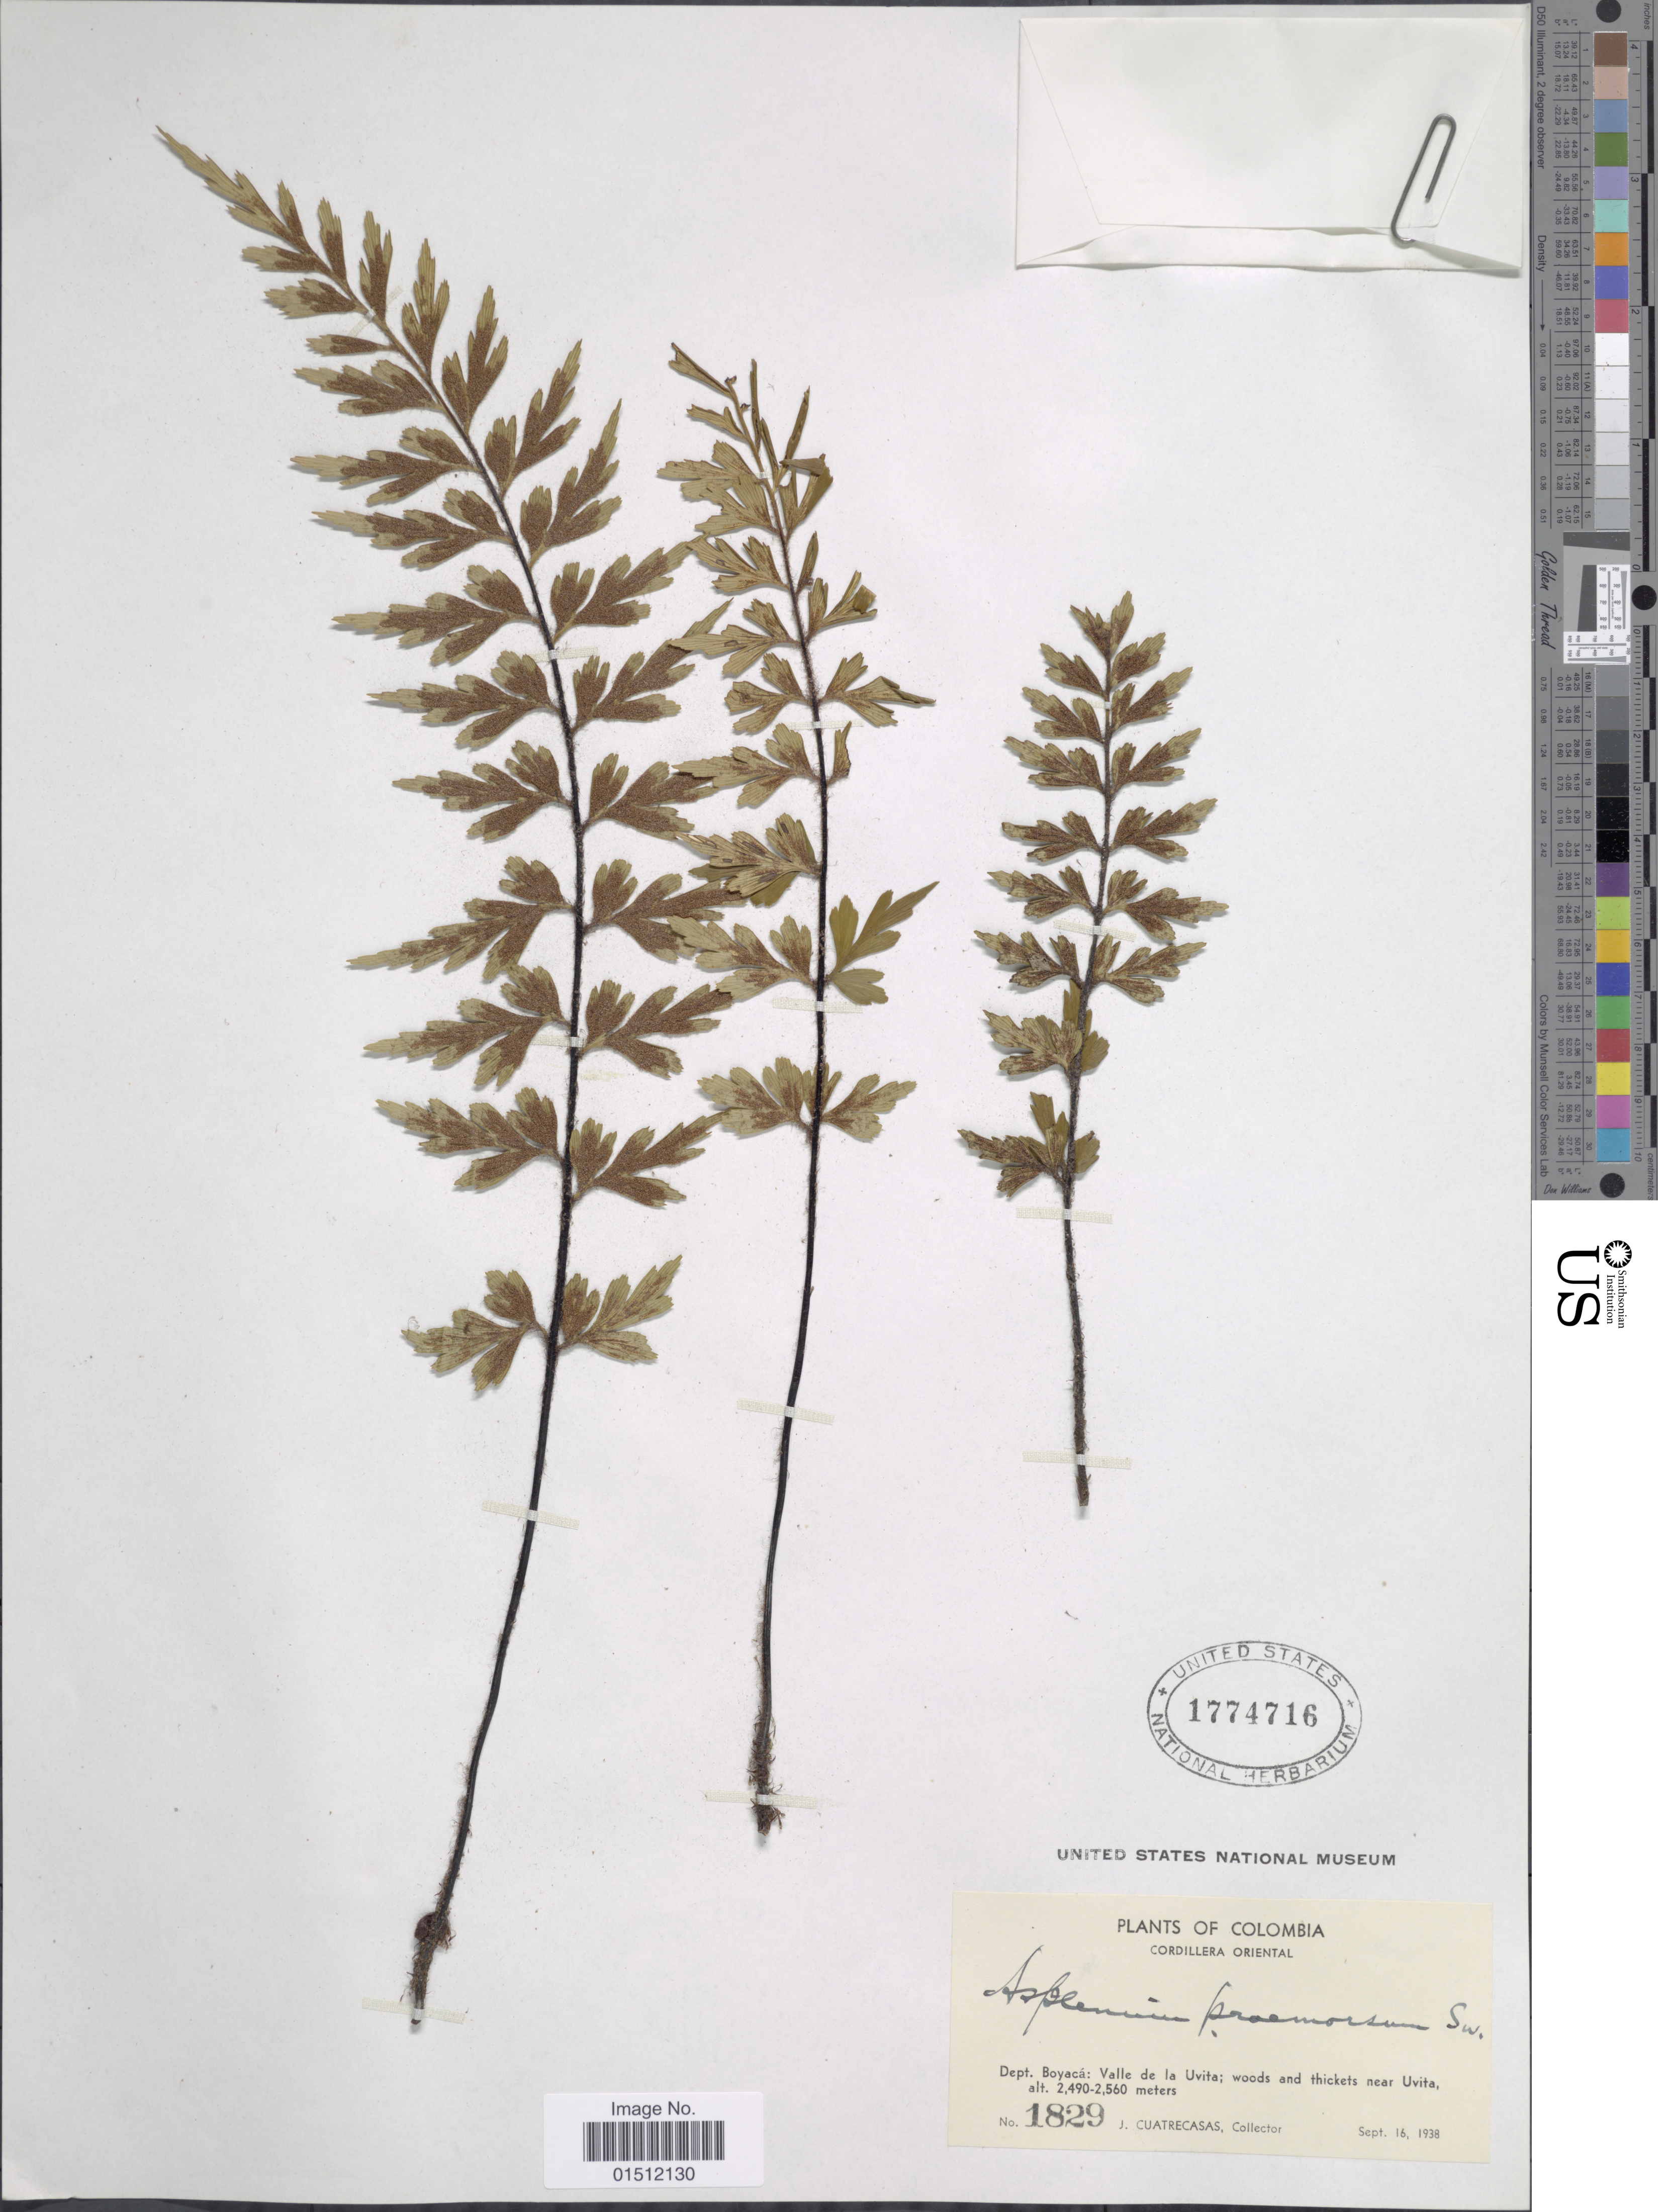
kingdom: Plantae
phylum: Tracheophyta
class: Polypodiopsida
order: Polypodiales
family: Aspleniaceae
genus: Asplenium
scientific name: Asplenium praemorsum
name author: Sw.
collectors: J. Cuatrecasas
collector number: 1829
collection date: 1938-09-16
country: Colombia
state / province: Boyacá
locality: Cordillera Oriental, Valle de la Uvita, woods and thickets near Uvita.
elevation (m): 2490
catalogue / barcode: US 1774716